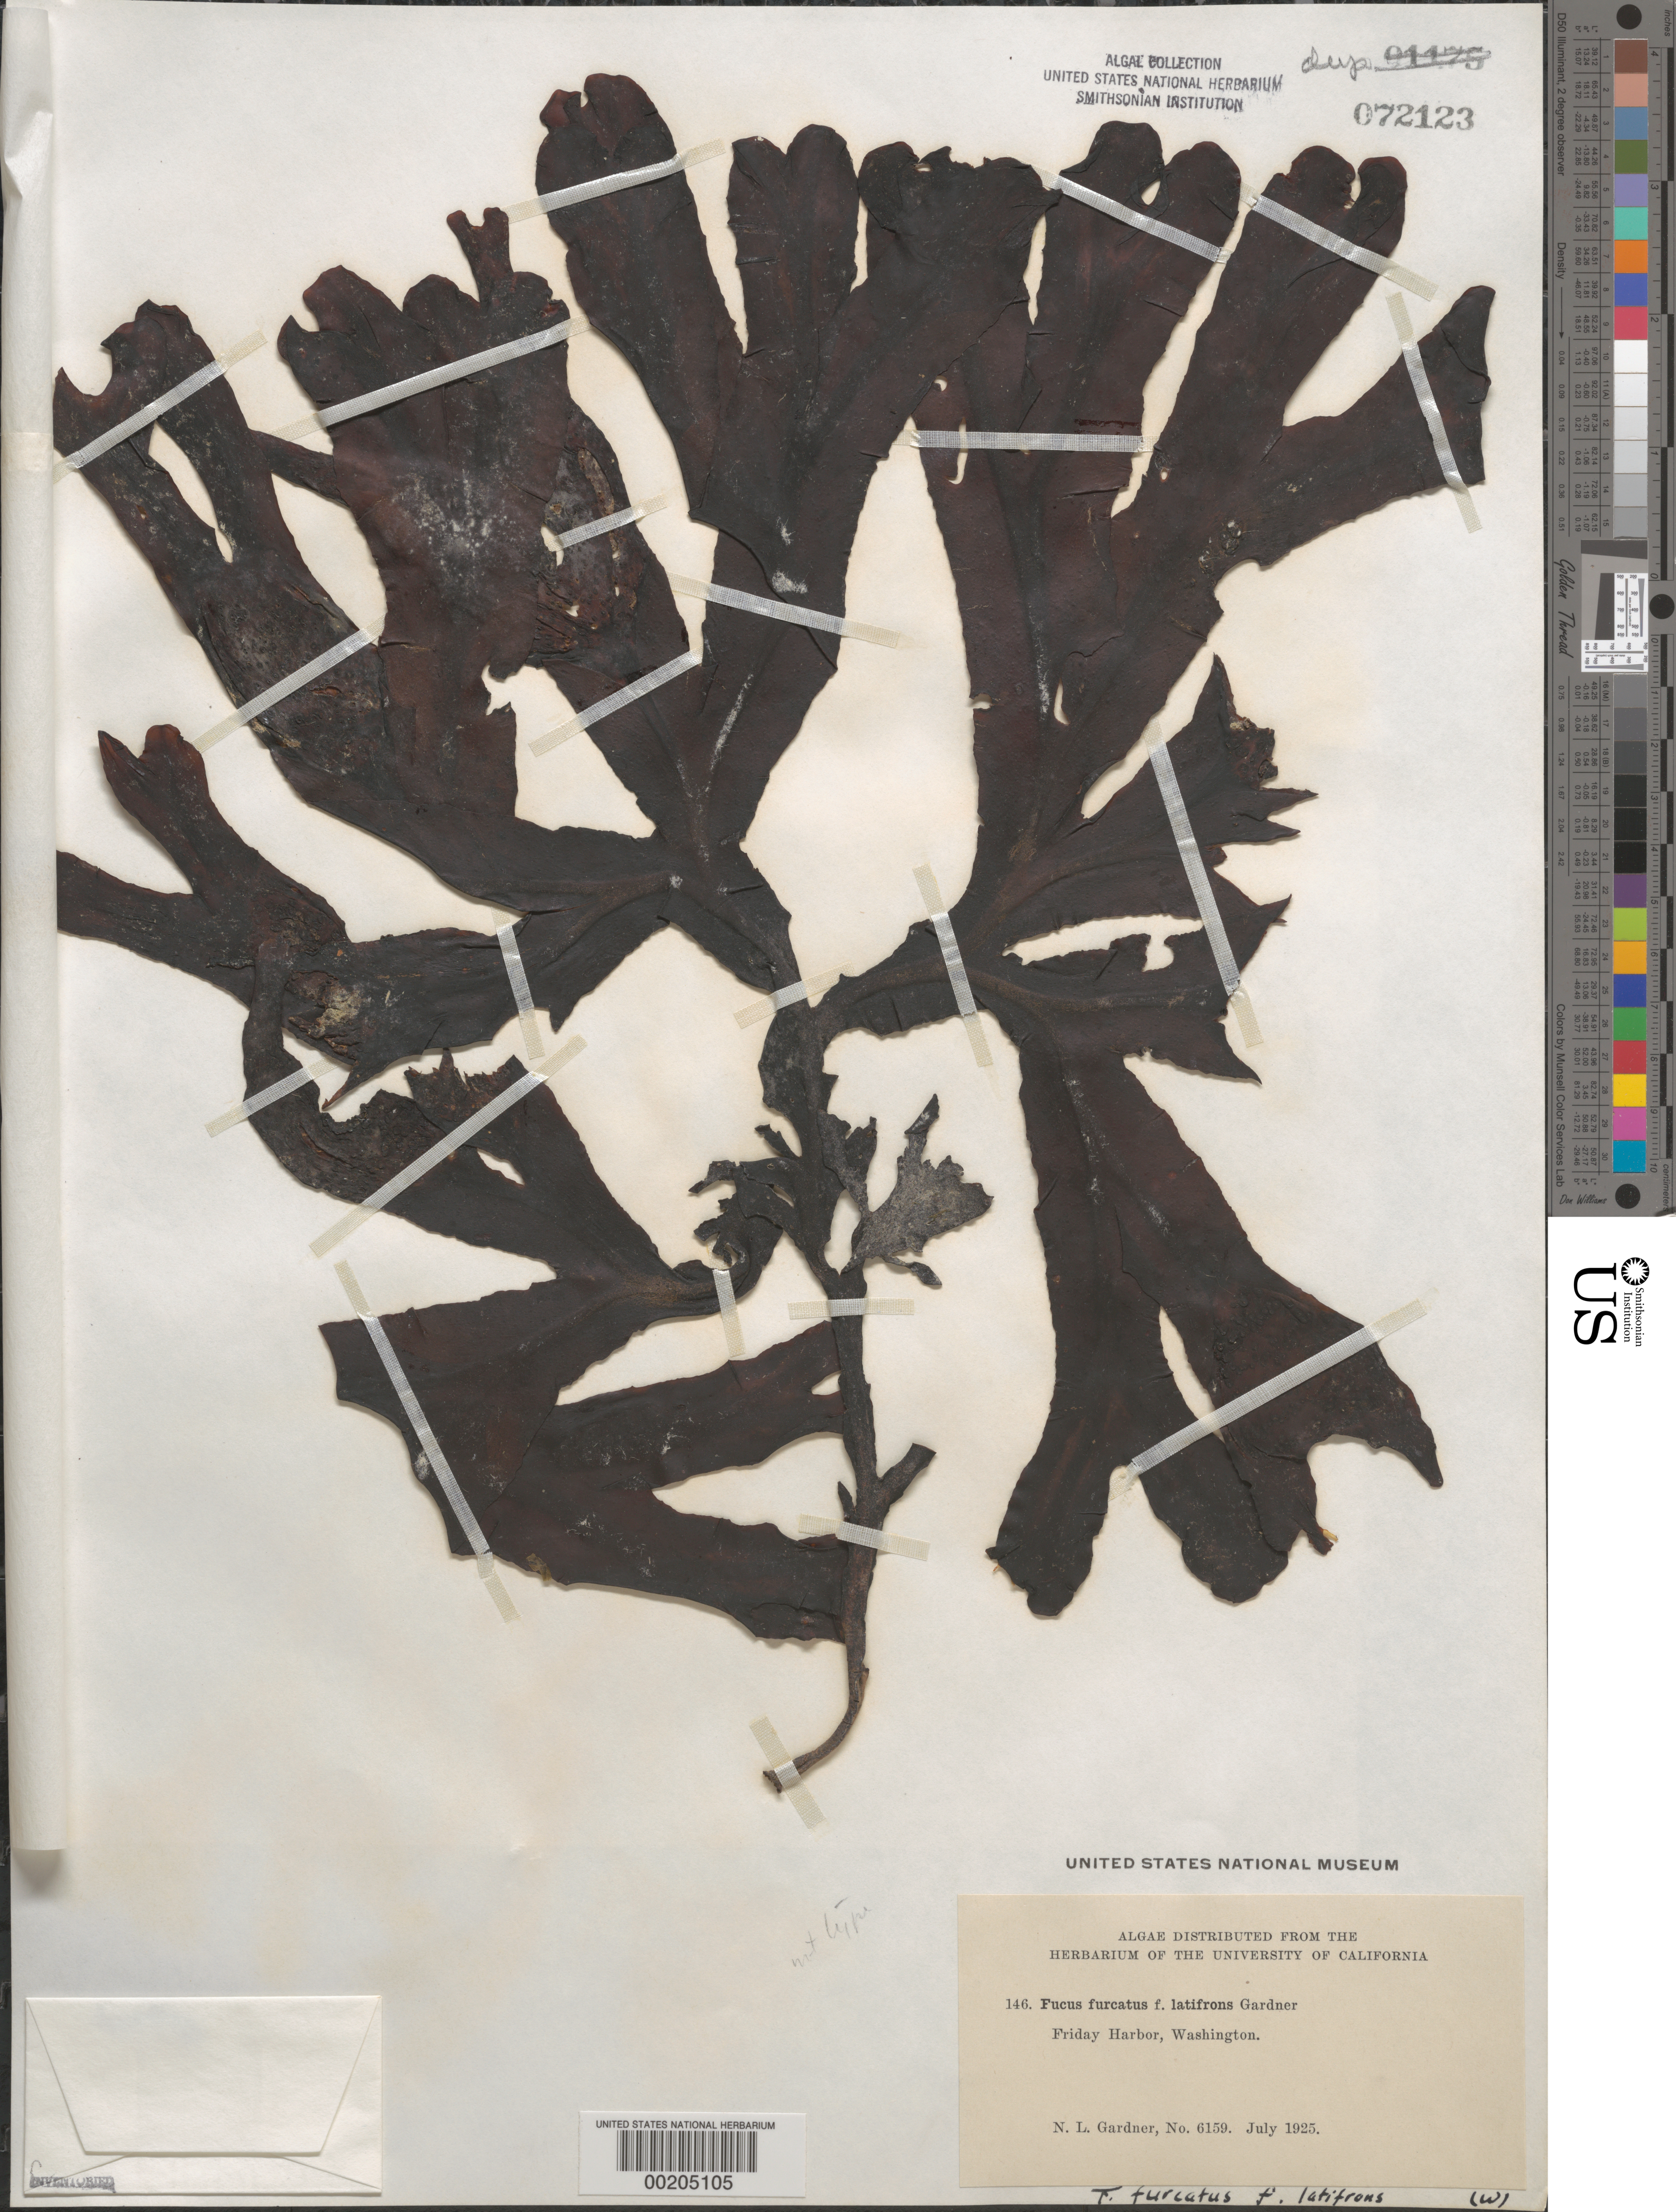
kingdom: Chromista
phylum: Ochrophyta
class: Phaeophyceae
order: Fucales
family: Fucaceae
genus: Fucus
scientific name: Fucus distichus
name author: L.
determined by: Algae name updating Project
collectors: N. Gardner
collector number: NLG 6159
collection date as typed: Jul 1925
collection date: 1925-07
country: United States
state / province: Washington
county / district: San Juan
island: San Juan Island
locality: Friday Harbor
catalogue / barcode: US 72123